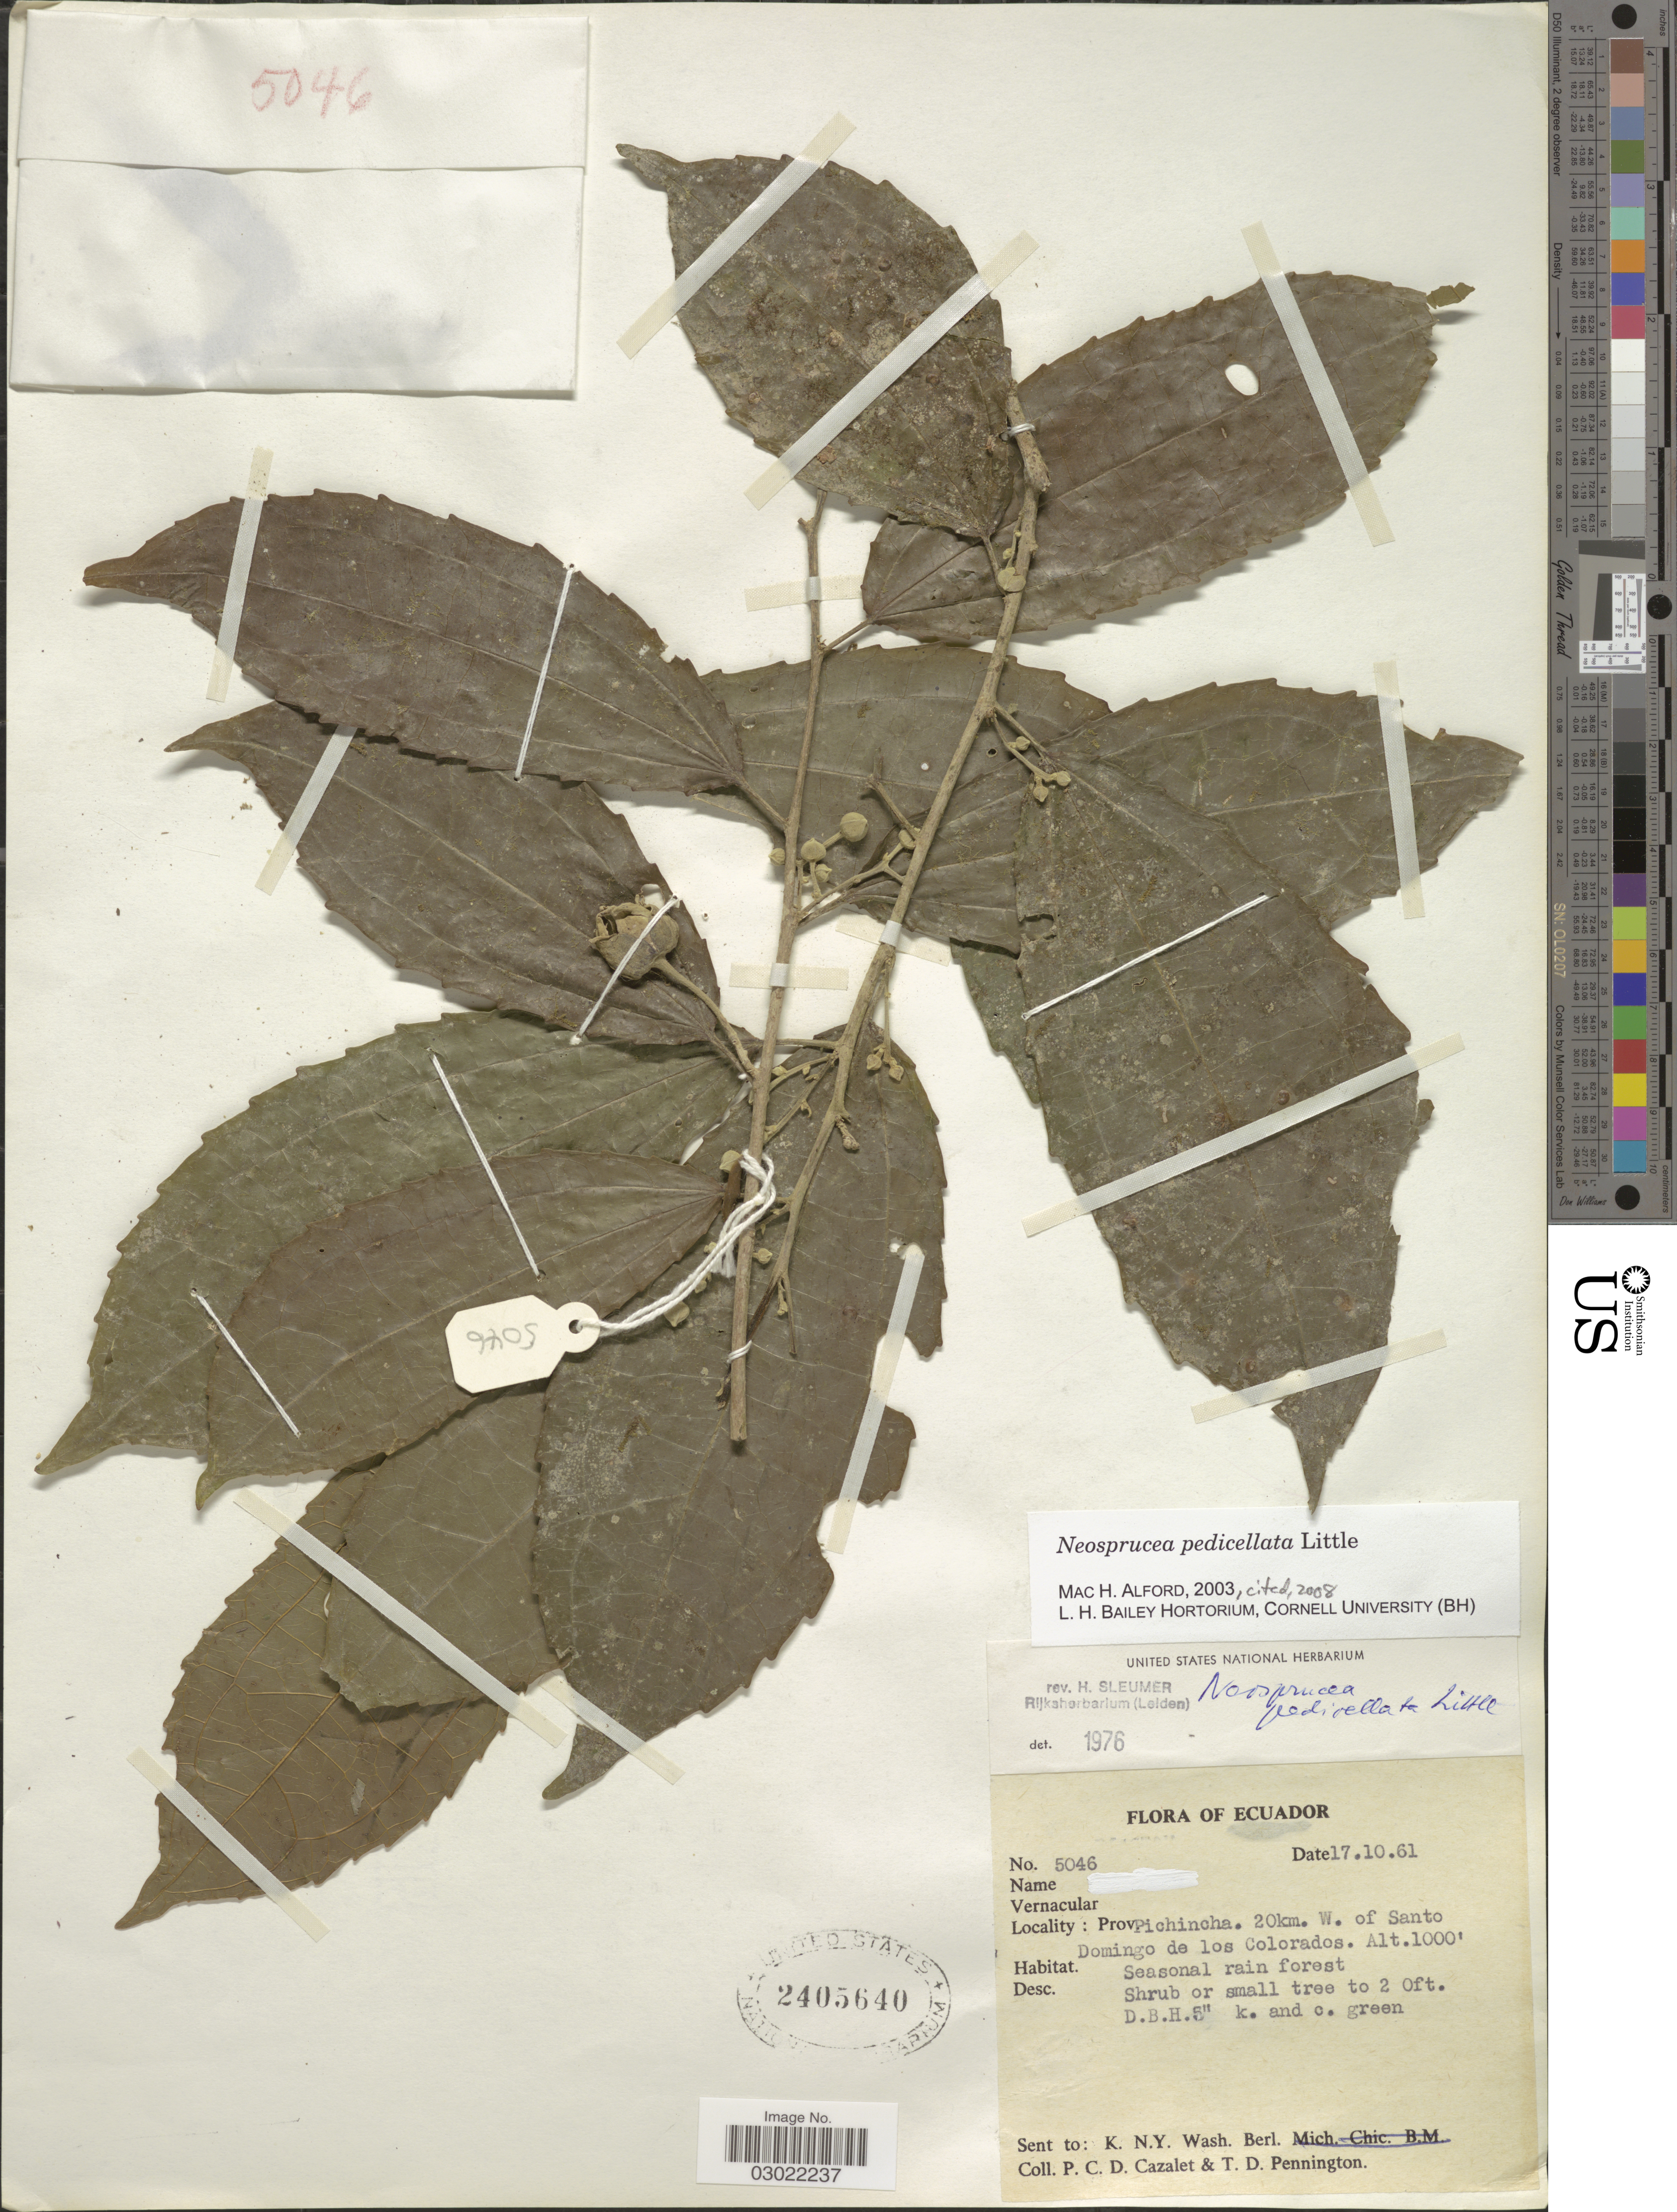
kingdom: Plantae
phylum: Tracheophyta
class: Magnoliopsida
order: Malpighiales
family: Salicaceae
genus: Neosprucea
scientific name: Neosprucea pedicellata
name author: Little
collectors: P. C. D. Cazalet & T. D. Pennington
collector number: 5046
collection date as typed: Transcribed d/m/y: 17/10/61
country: Ecuador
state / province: Pichincha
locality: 20km. W. of Santo Domingo de los Colorados.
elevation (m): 305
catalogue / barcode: US 2405640